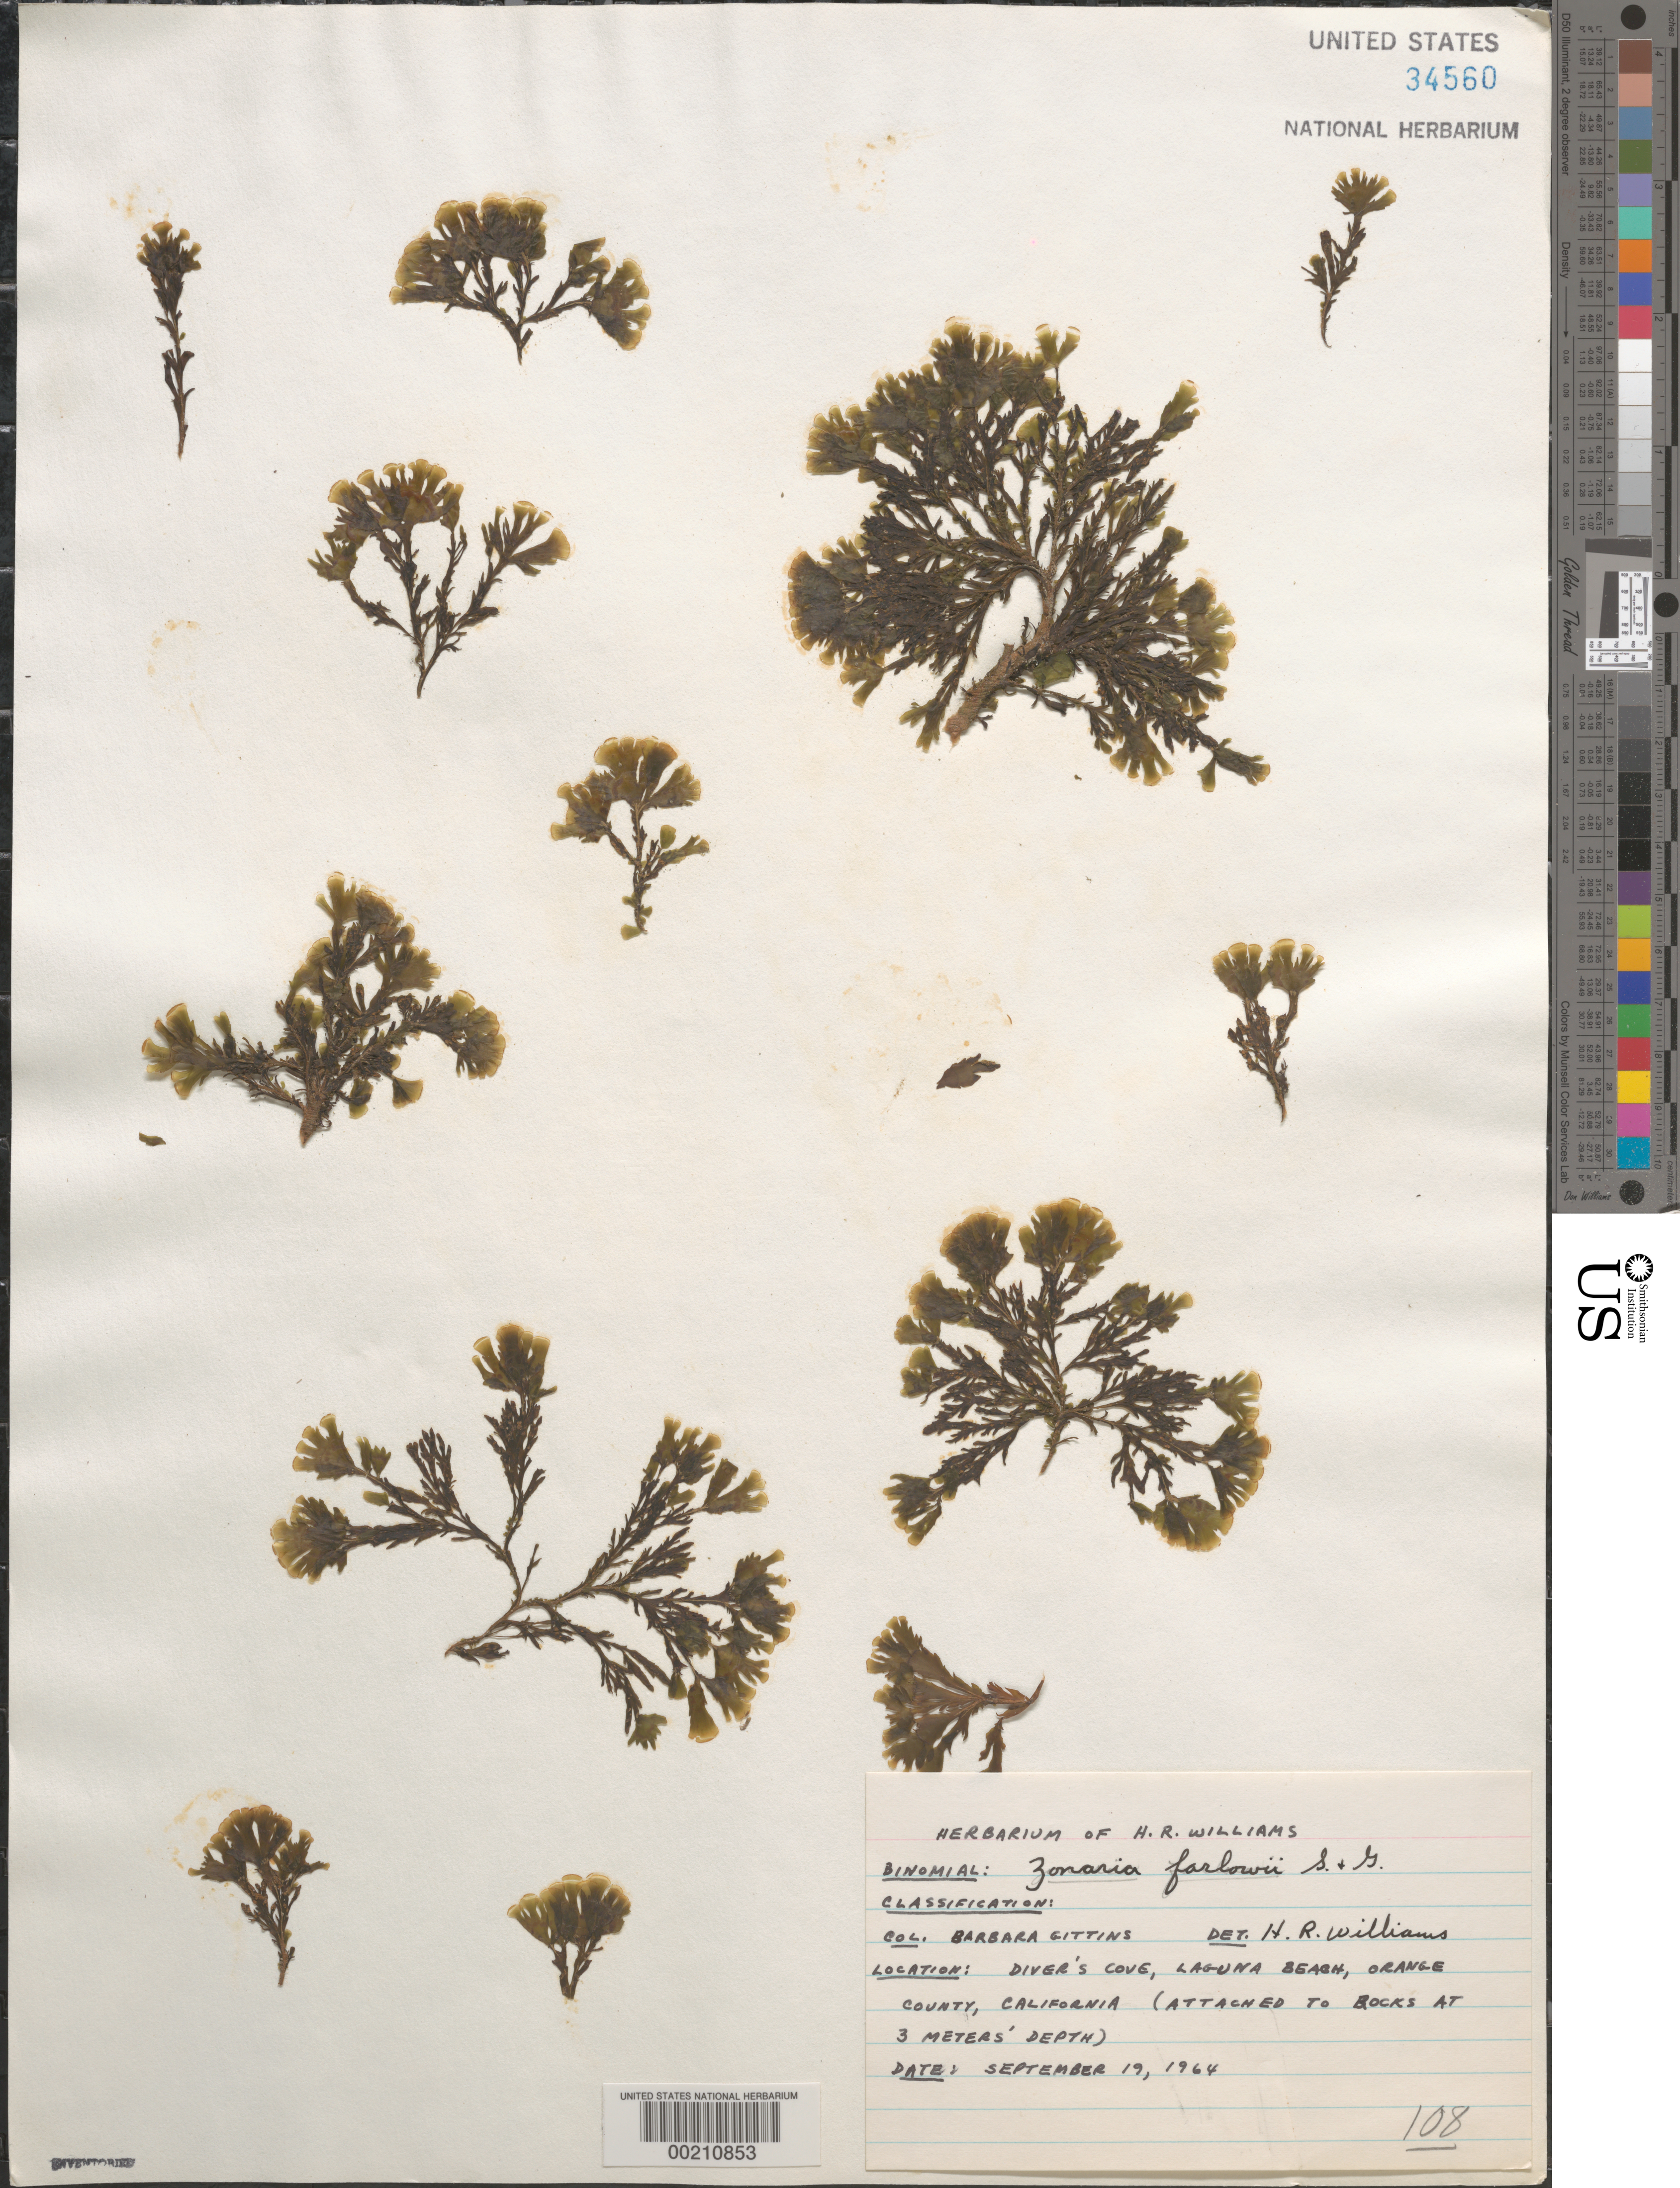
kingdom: Chromista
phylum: Ochrophyta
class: Phaeophyceae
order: Dictyotales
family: Dictyotaceae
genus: Zonaria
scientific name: Zonaria farlowii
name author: Setch. & N.L. Gardner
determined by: Williams, H. R.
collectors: B. Gittins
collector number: Btg 108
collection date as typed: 19 Sep 1964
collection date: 1964-09-19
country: United States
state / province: California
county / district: Orange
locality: Divers Cove, Laguna Beach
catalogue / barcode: US 34560